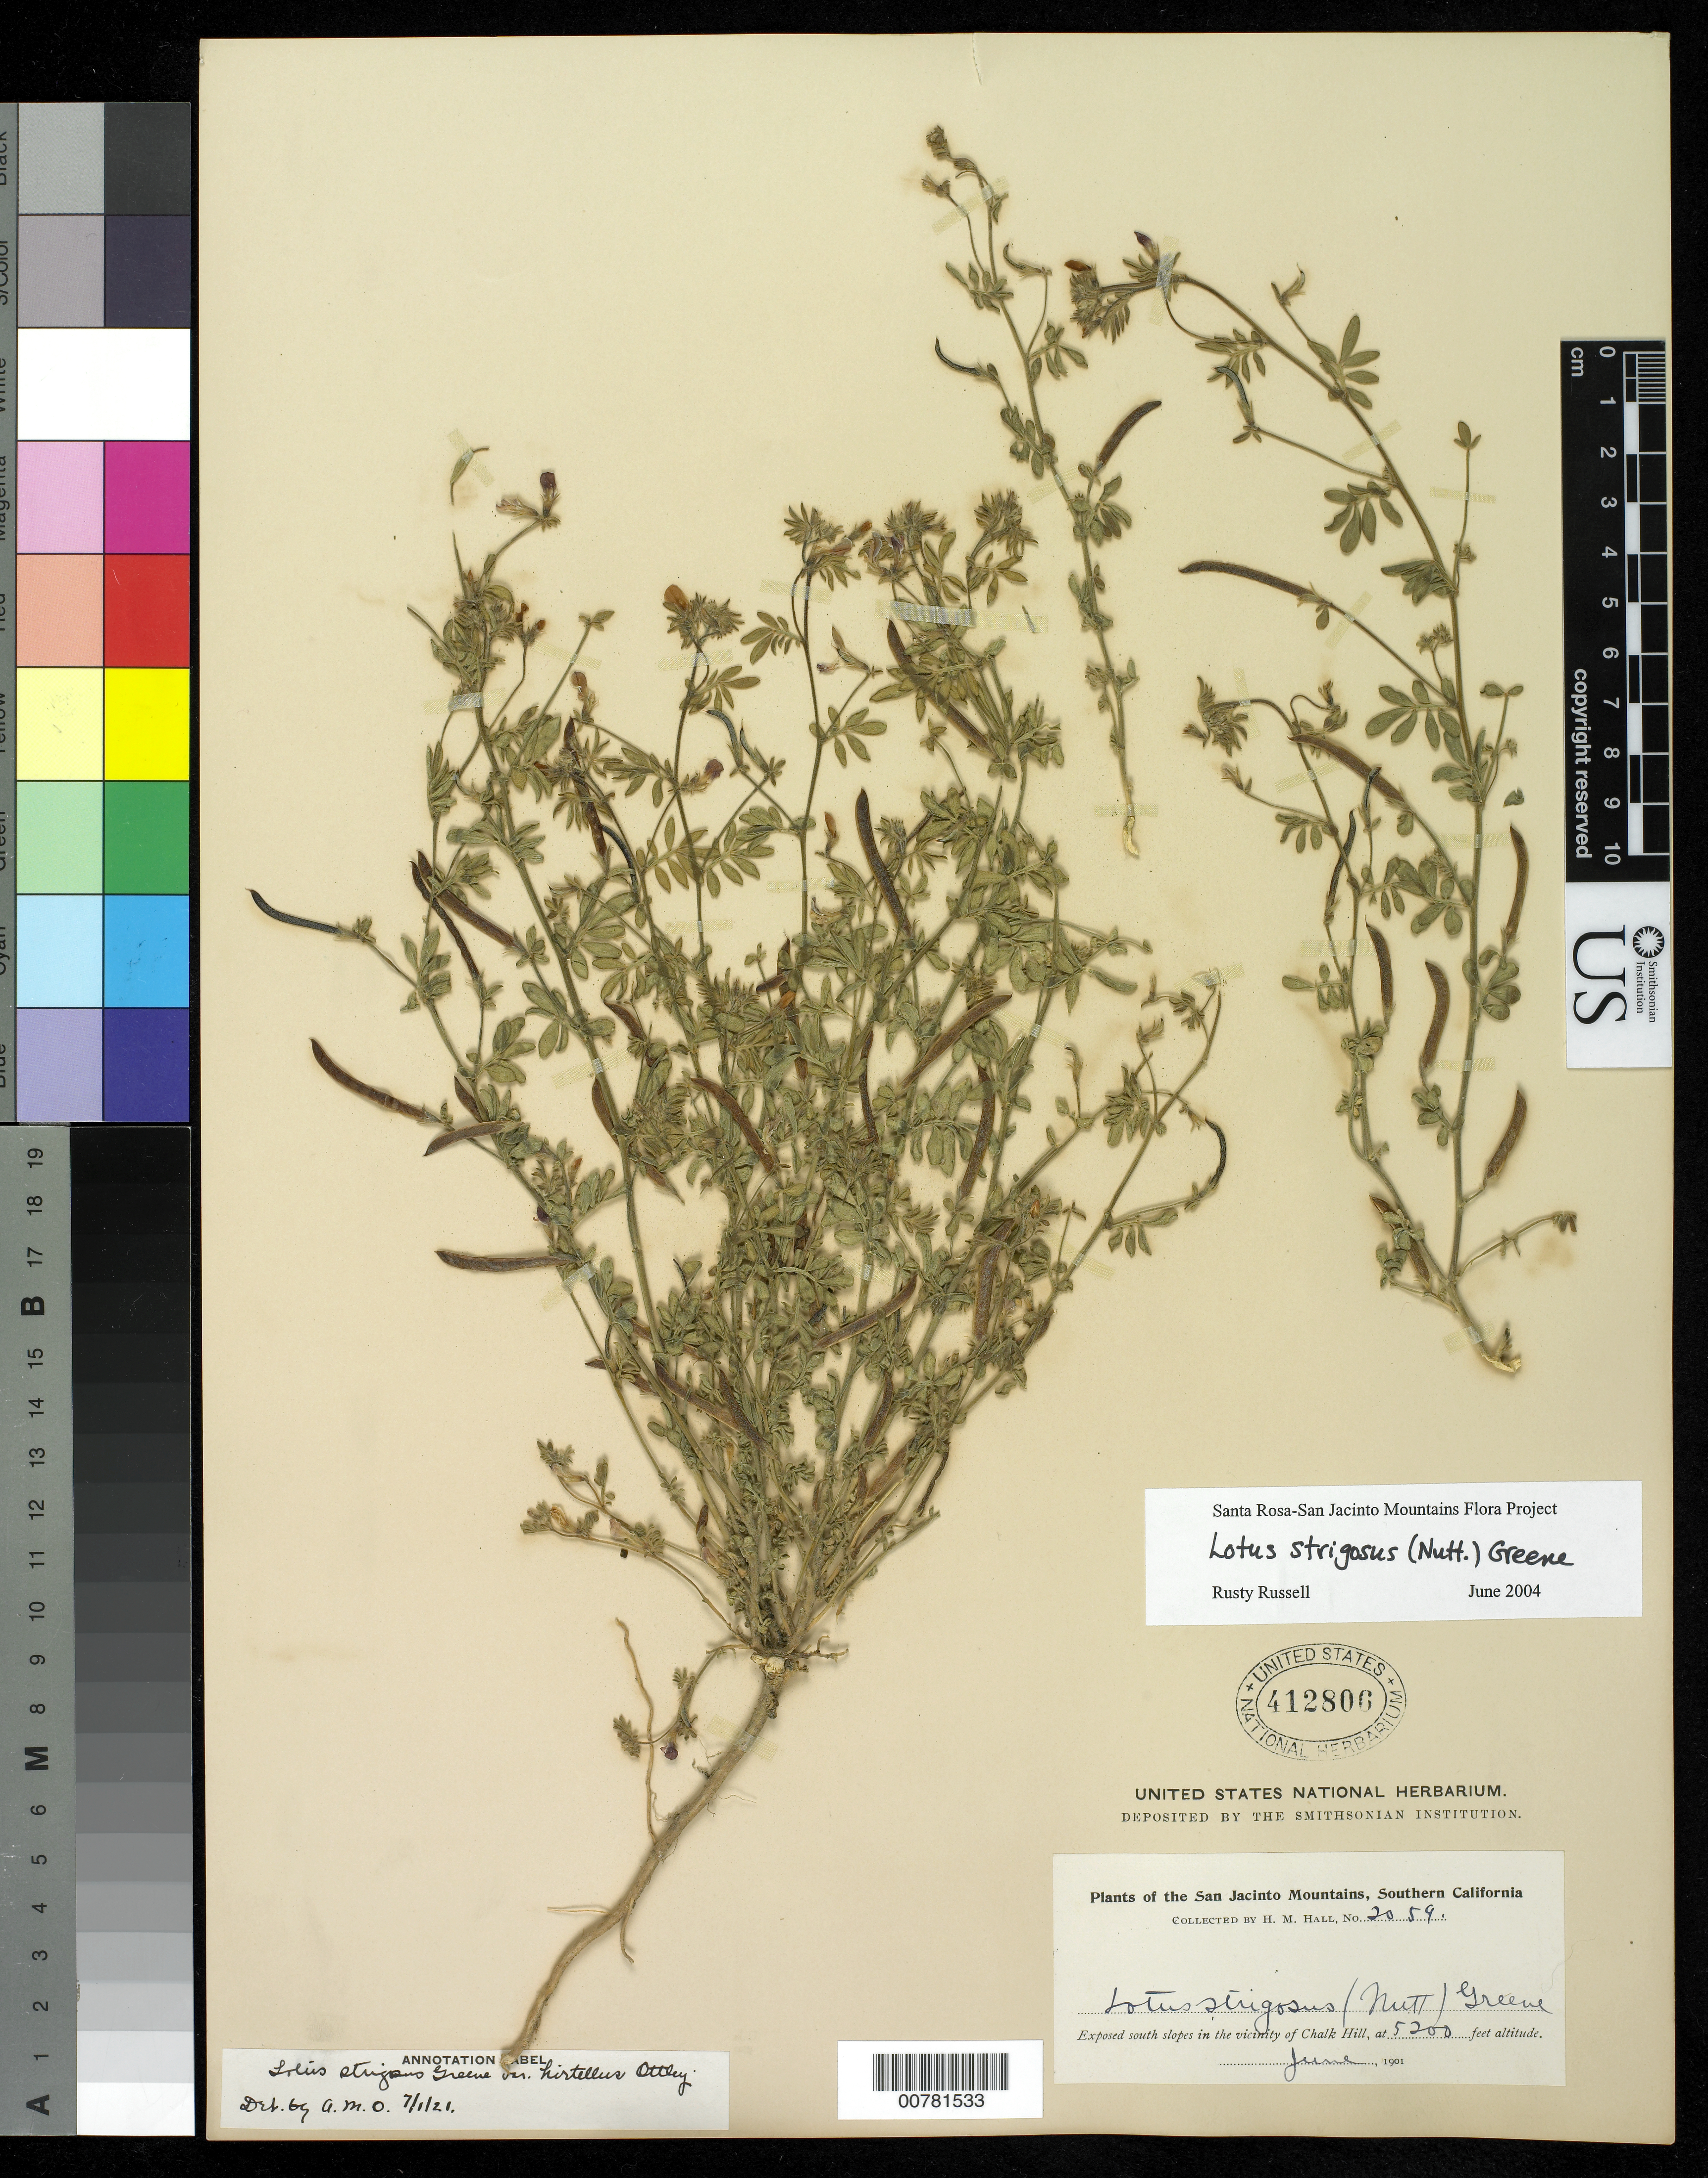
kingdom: Plantae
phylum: Tracheophyta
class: Magnoliopsida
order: Fabales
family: Fabaceae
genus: Ottleya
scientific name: Ottleya strigosa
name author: (Nutt.) D.D. Sokoloff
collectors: H. M. Hall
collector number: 2059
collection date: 1901-06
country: United States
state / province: California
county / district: Riverside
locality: San Jacinto Mountains, Southern California, Exposed south slopes in the vicinity of Chalk Hill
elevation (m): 1585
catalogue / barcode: US 412806